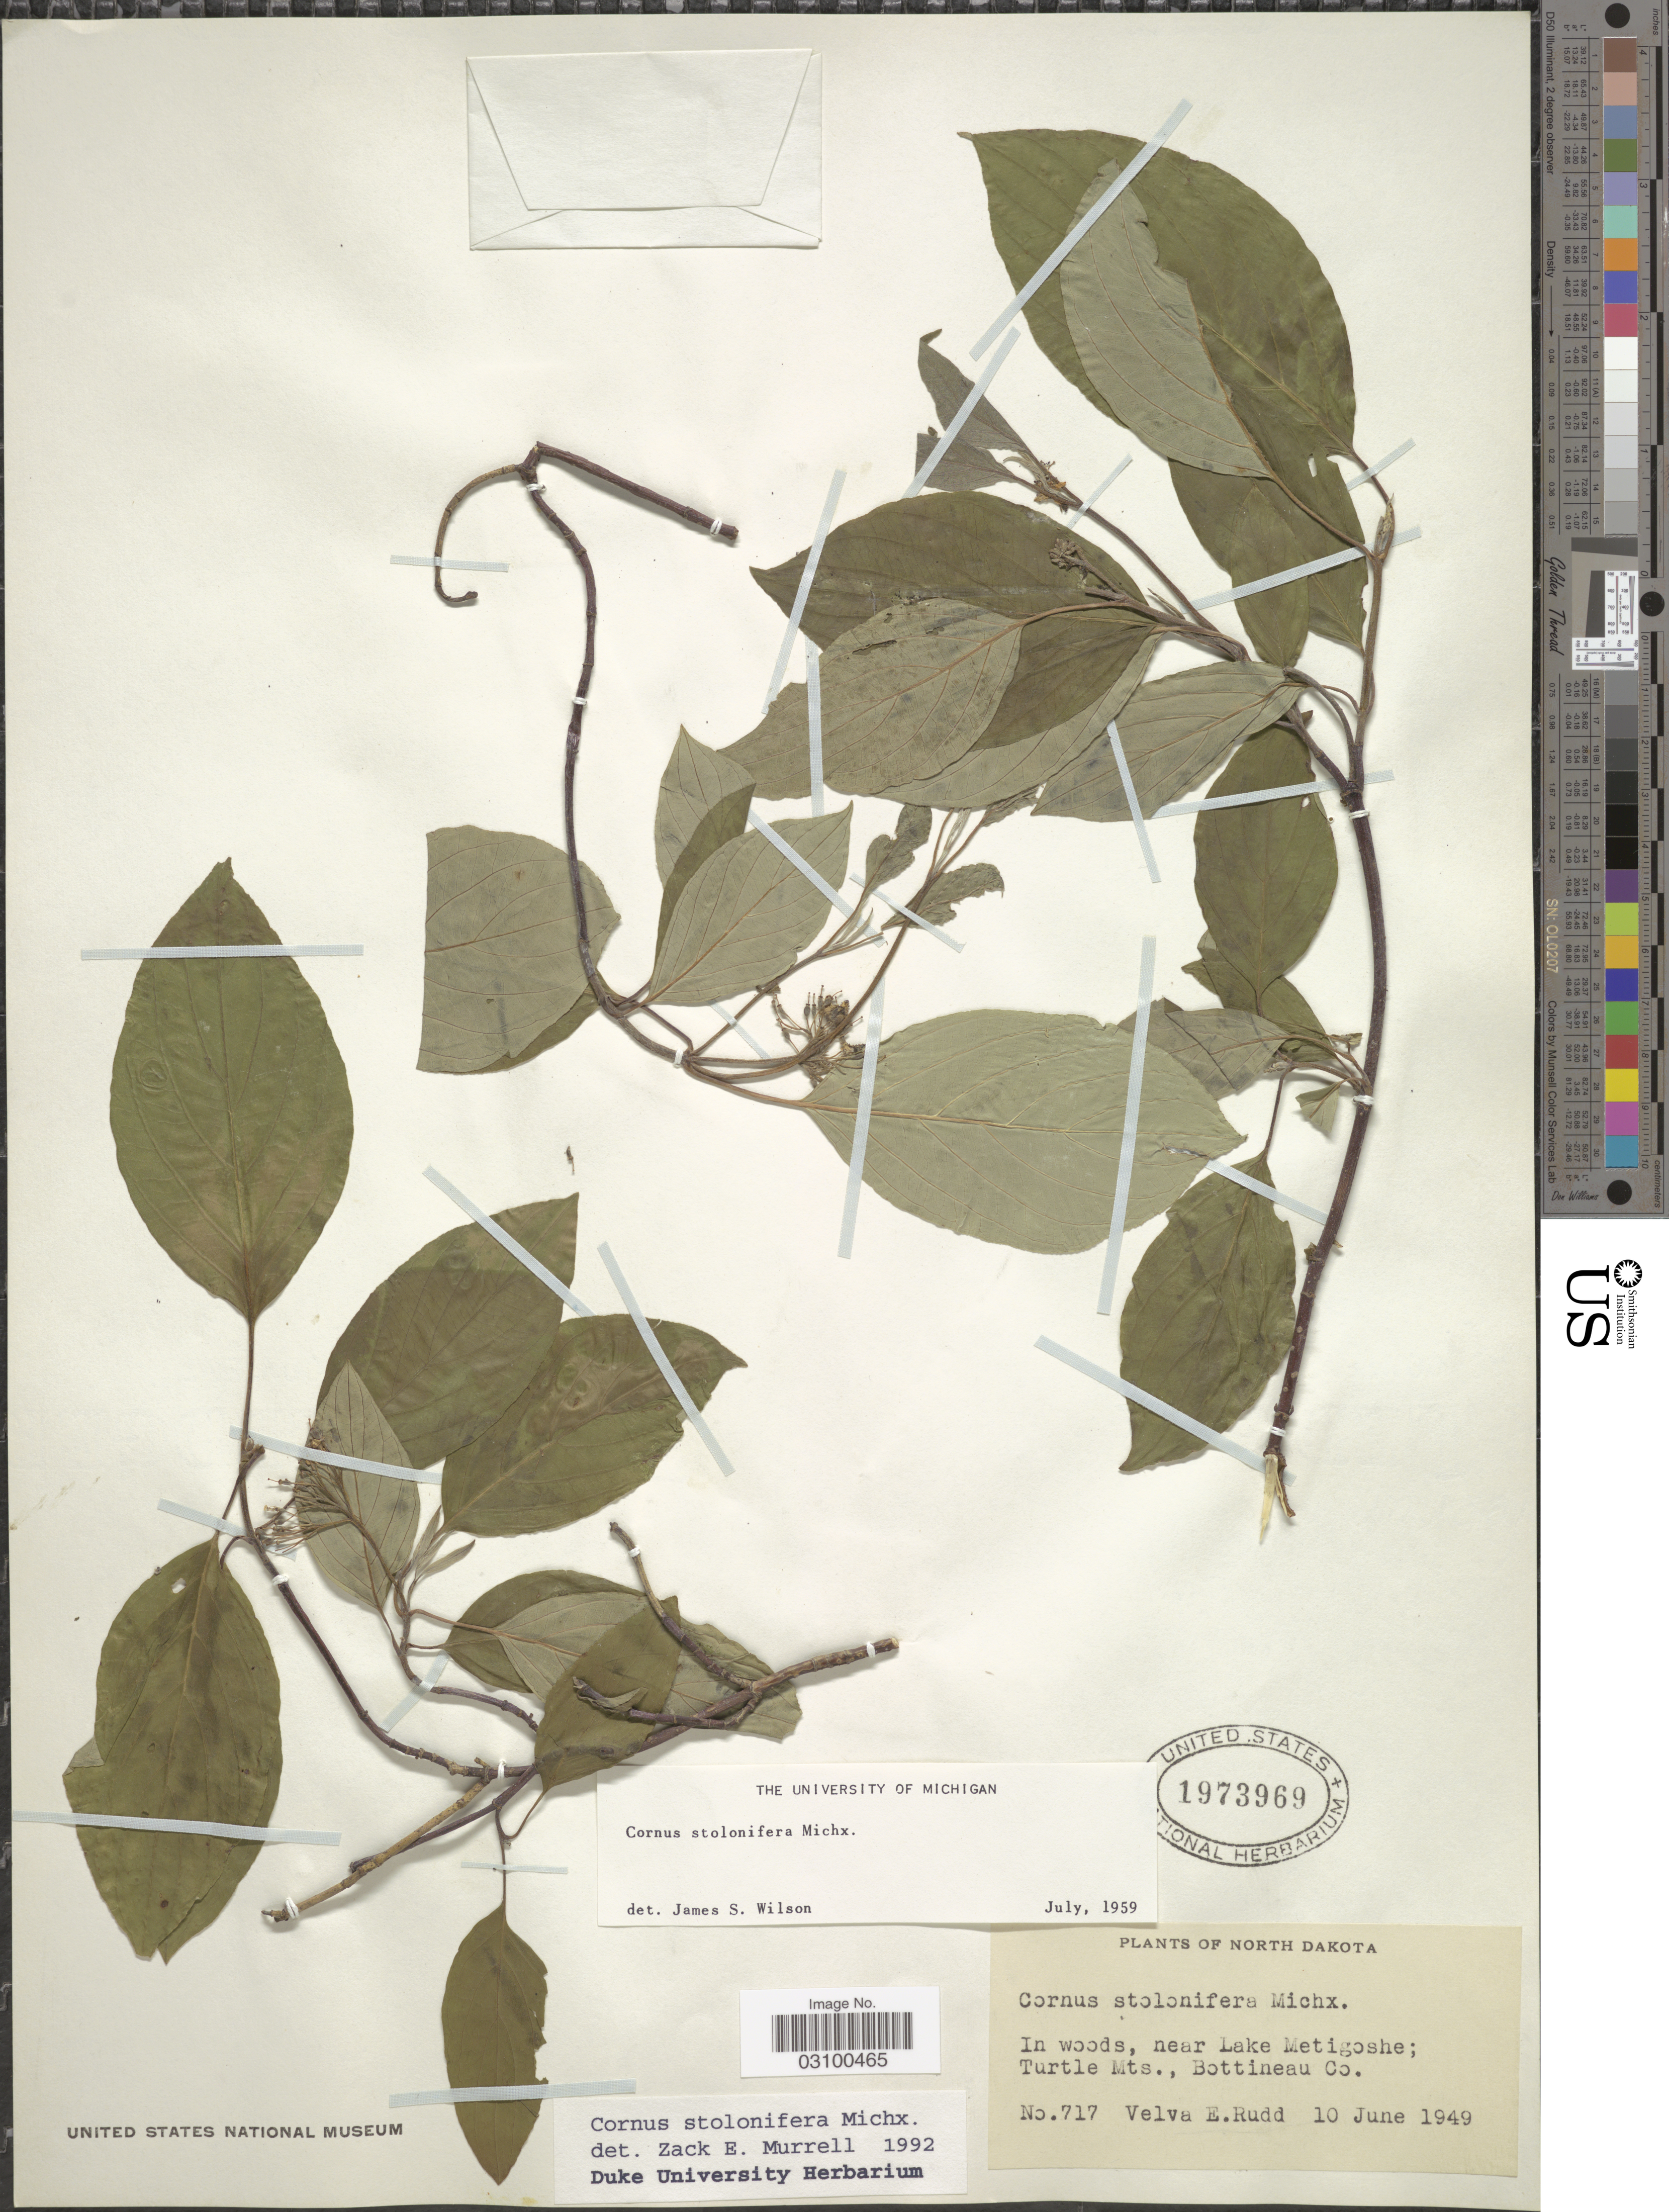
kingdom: Plantae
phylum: Tracheophyta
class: Magnoliopsida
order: Cornales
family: Cornaceae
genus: Cornus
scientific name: Cornus sericea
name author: L.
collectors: V. E. Rudd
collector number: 717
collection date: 1949-06-10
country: United States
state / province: North Dakota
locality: Near Lake Metigoshe; Turtle Mts., Bottineau Co.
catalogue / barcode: US 1973969